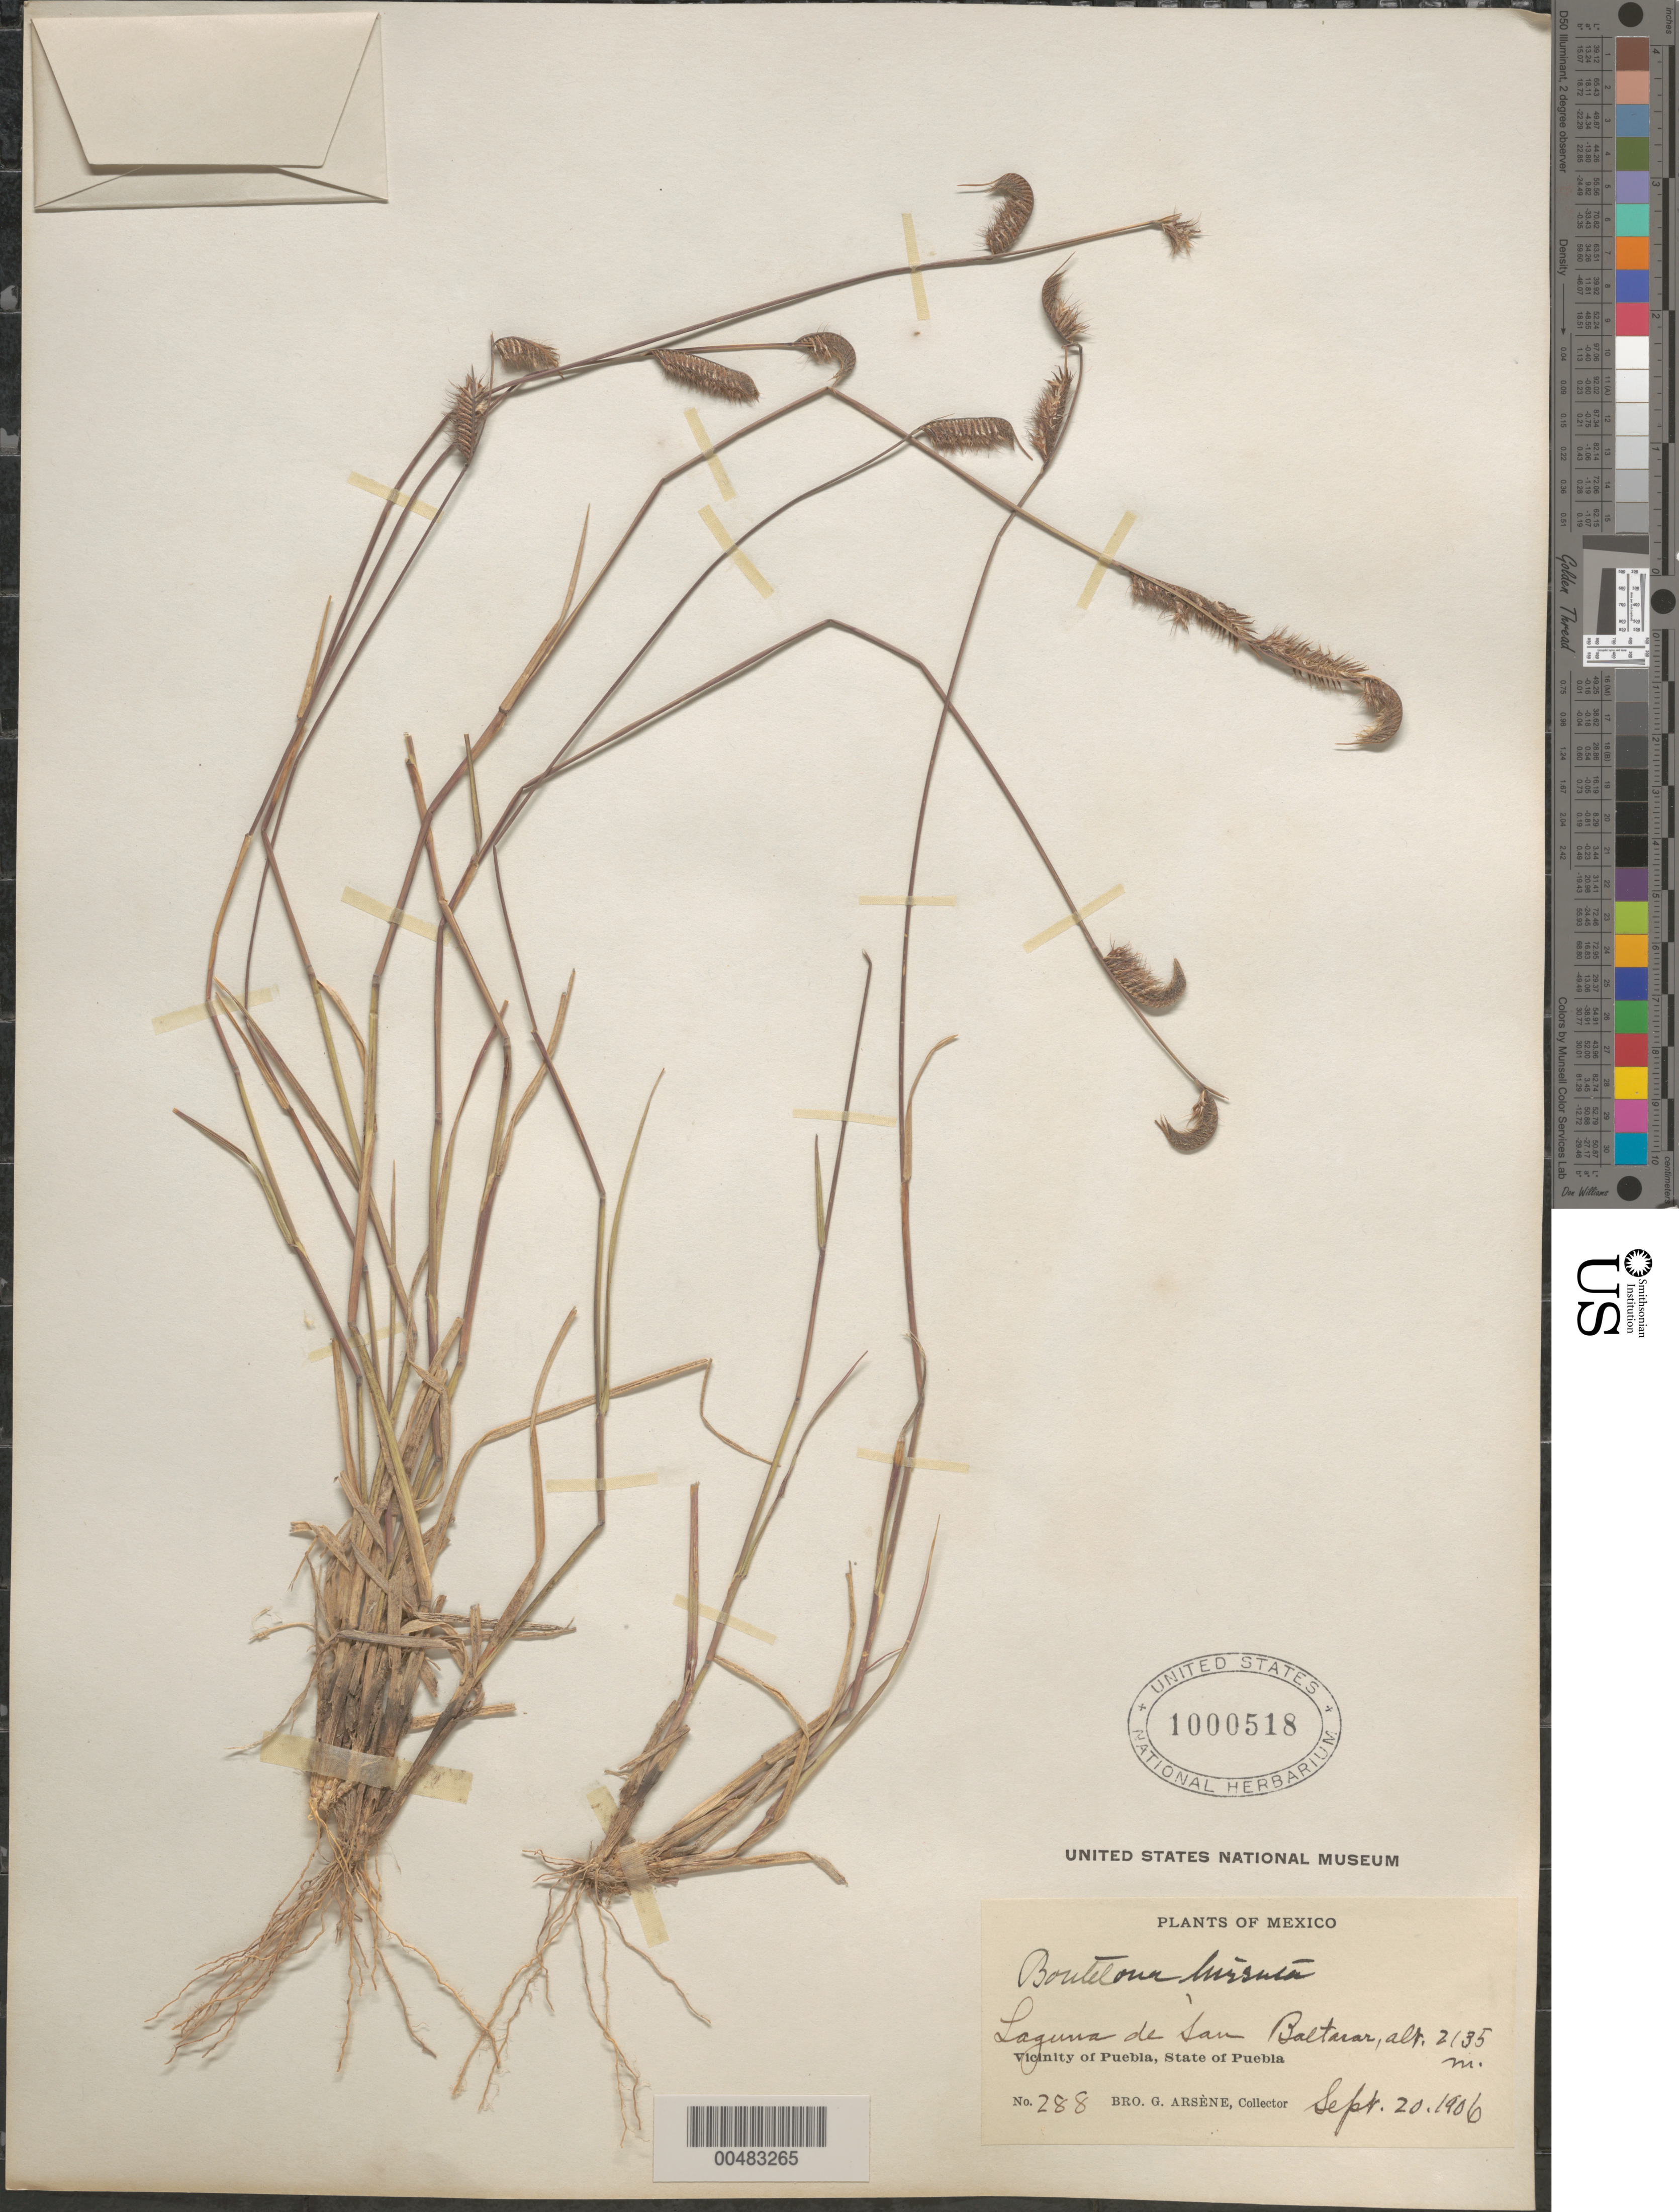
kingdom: Plantae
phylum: Tracheophyta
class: Liliopsida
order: Poales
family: Poaceae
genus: Bouteloua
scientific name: Bouteloua hirsuta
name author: Lag.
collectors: Bro. G. Arsène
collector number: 288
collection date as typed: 20 Sep 1906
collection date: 1906-09-20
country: Mexico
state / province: Puebla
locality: Vicinity of Puebla, Laguna de San Baltuar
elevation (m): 2135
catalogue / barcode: US 1000518